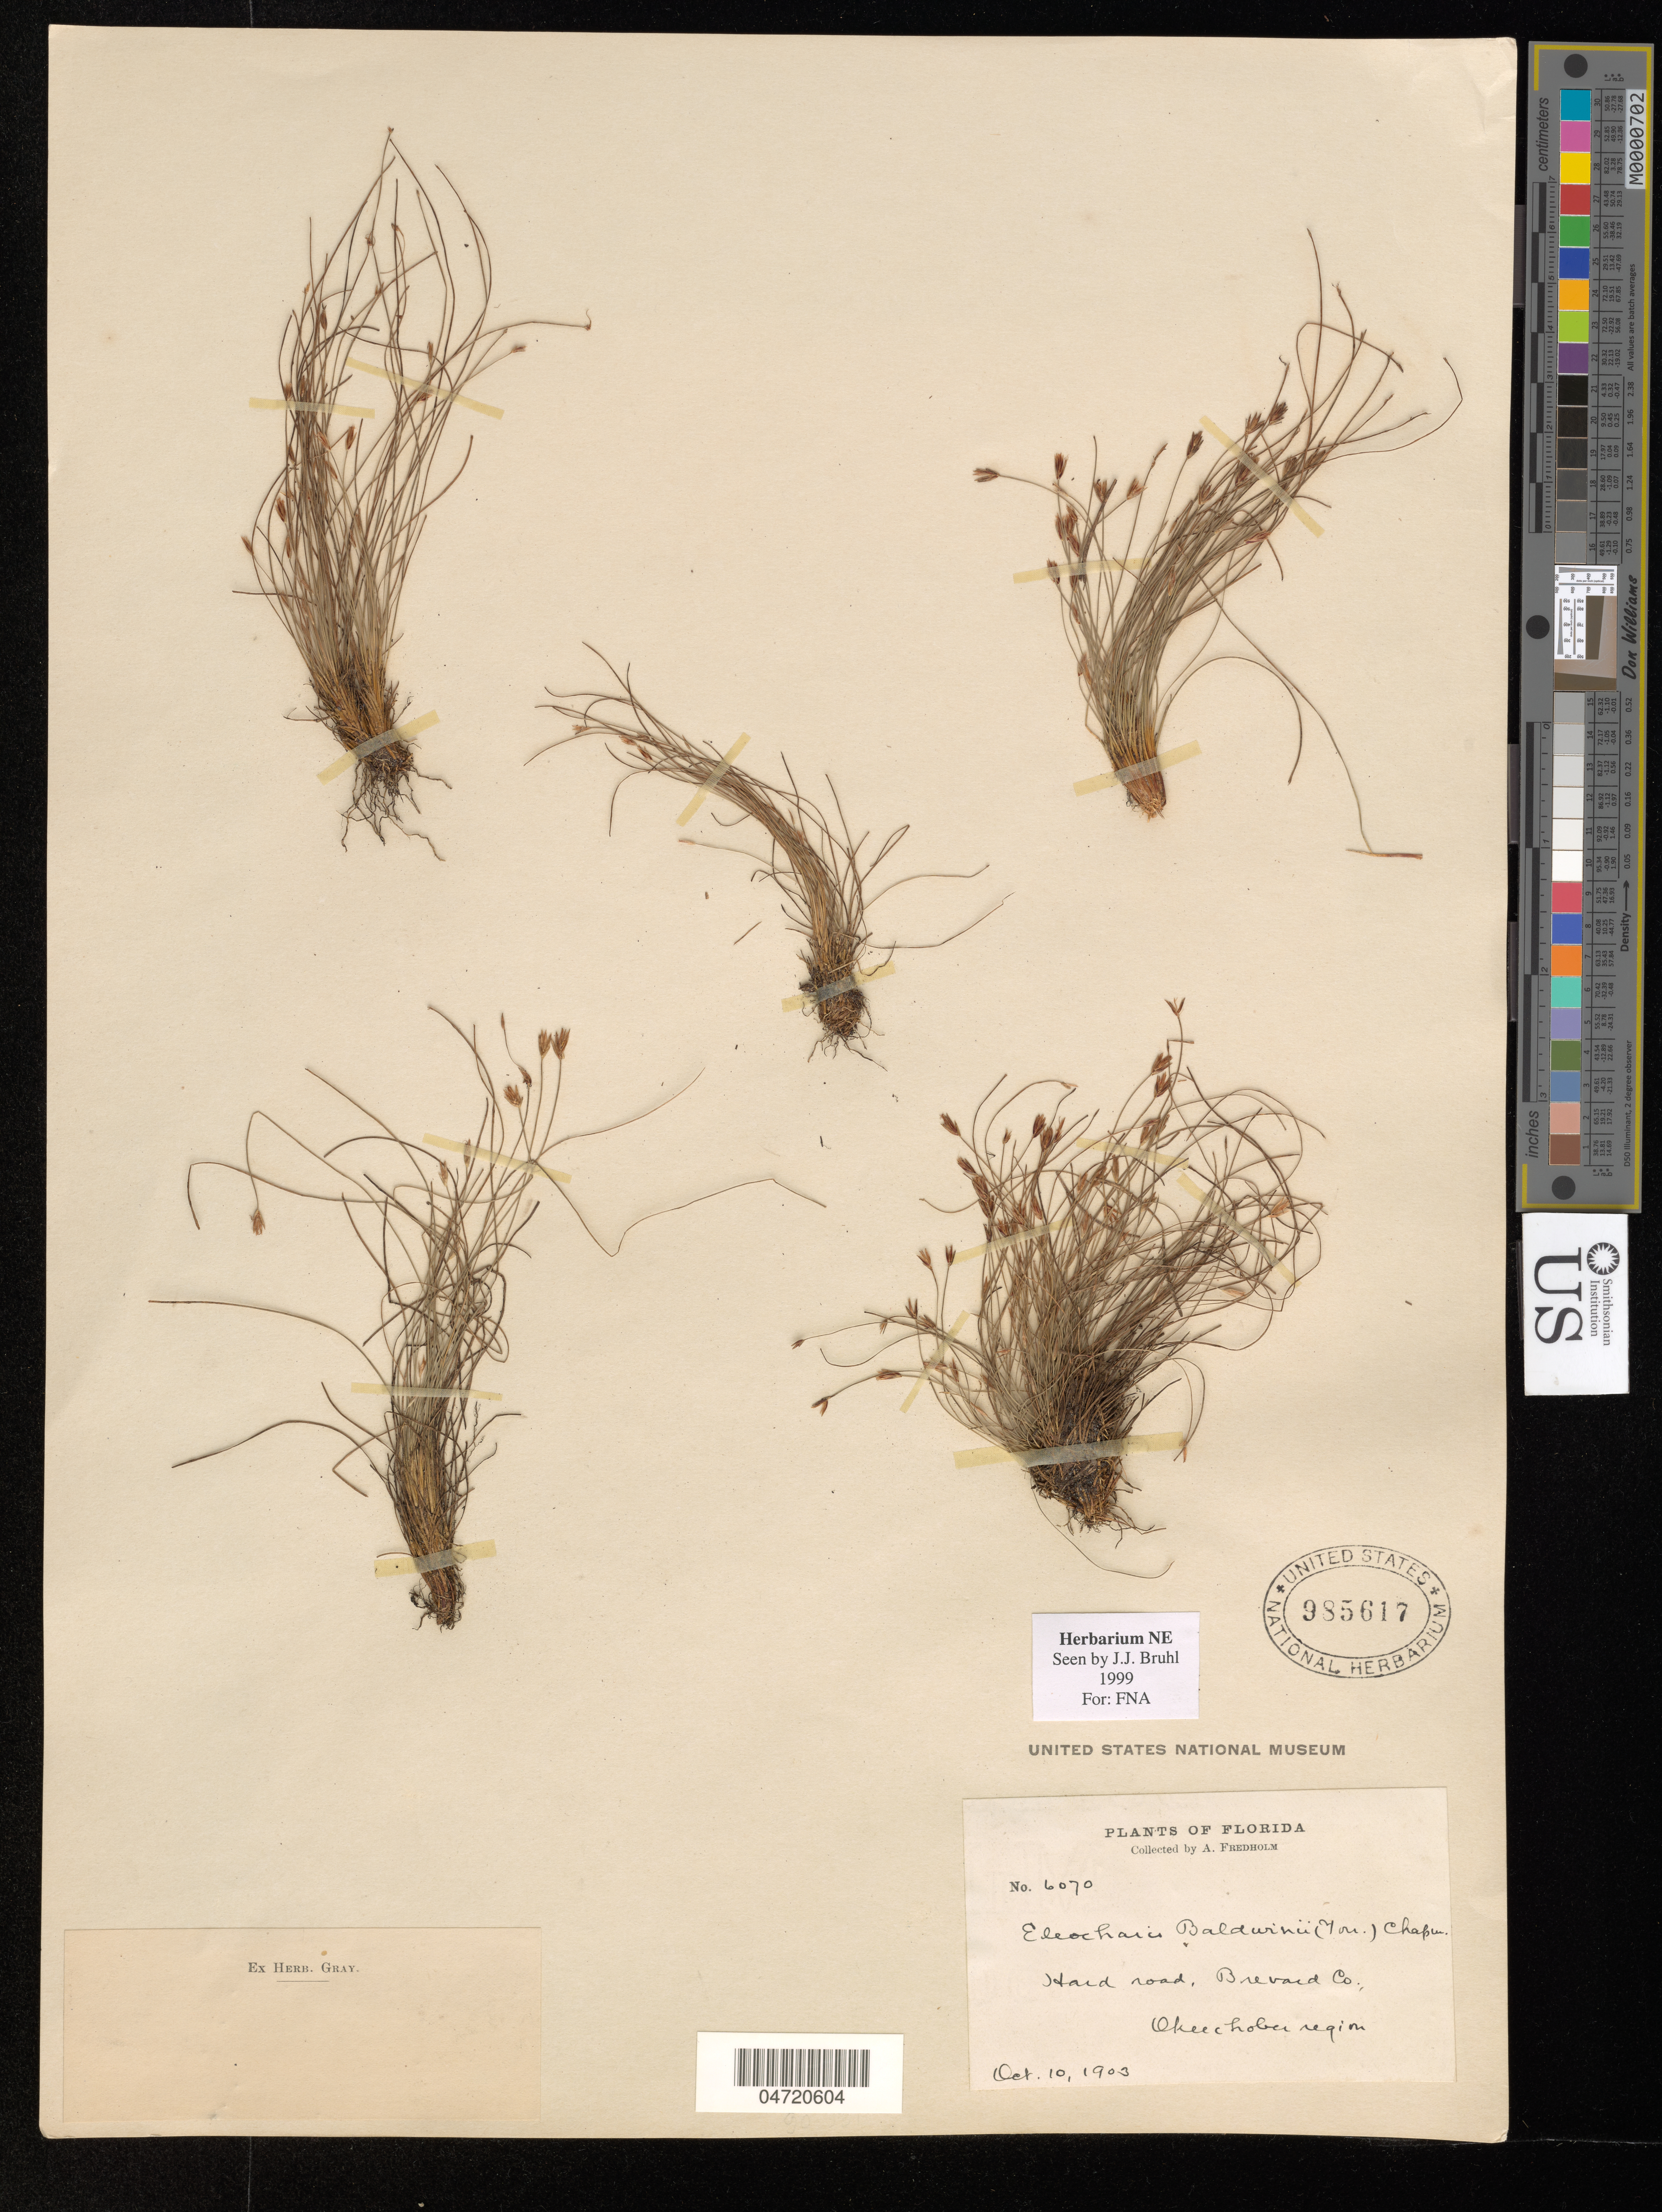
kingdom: Plantae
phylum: Tracheophyta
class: Liliopsida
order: Poales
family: Cyperaceae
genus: Eleocharis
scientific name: Eleocharis baldwinii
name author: (Torr.) Chapm.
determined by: Bruhl, J. J., (NE), University of New England (AUSTRALIA)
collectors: A. Fredholm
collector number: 6070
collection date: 1903-10-10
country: United States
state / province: Florida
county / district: Brevard County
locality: Okeechobee region.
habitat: Hard road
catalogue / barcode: US 985617